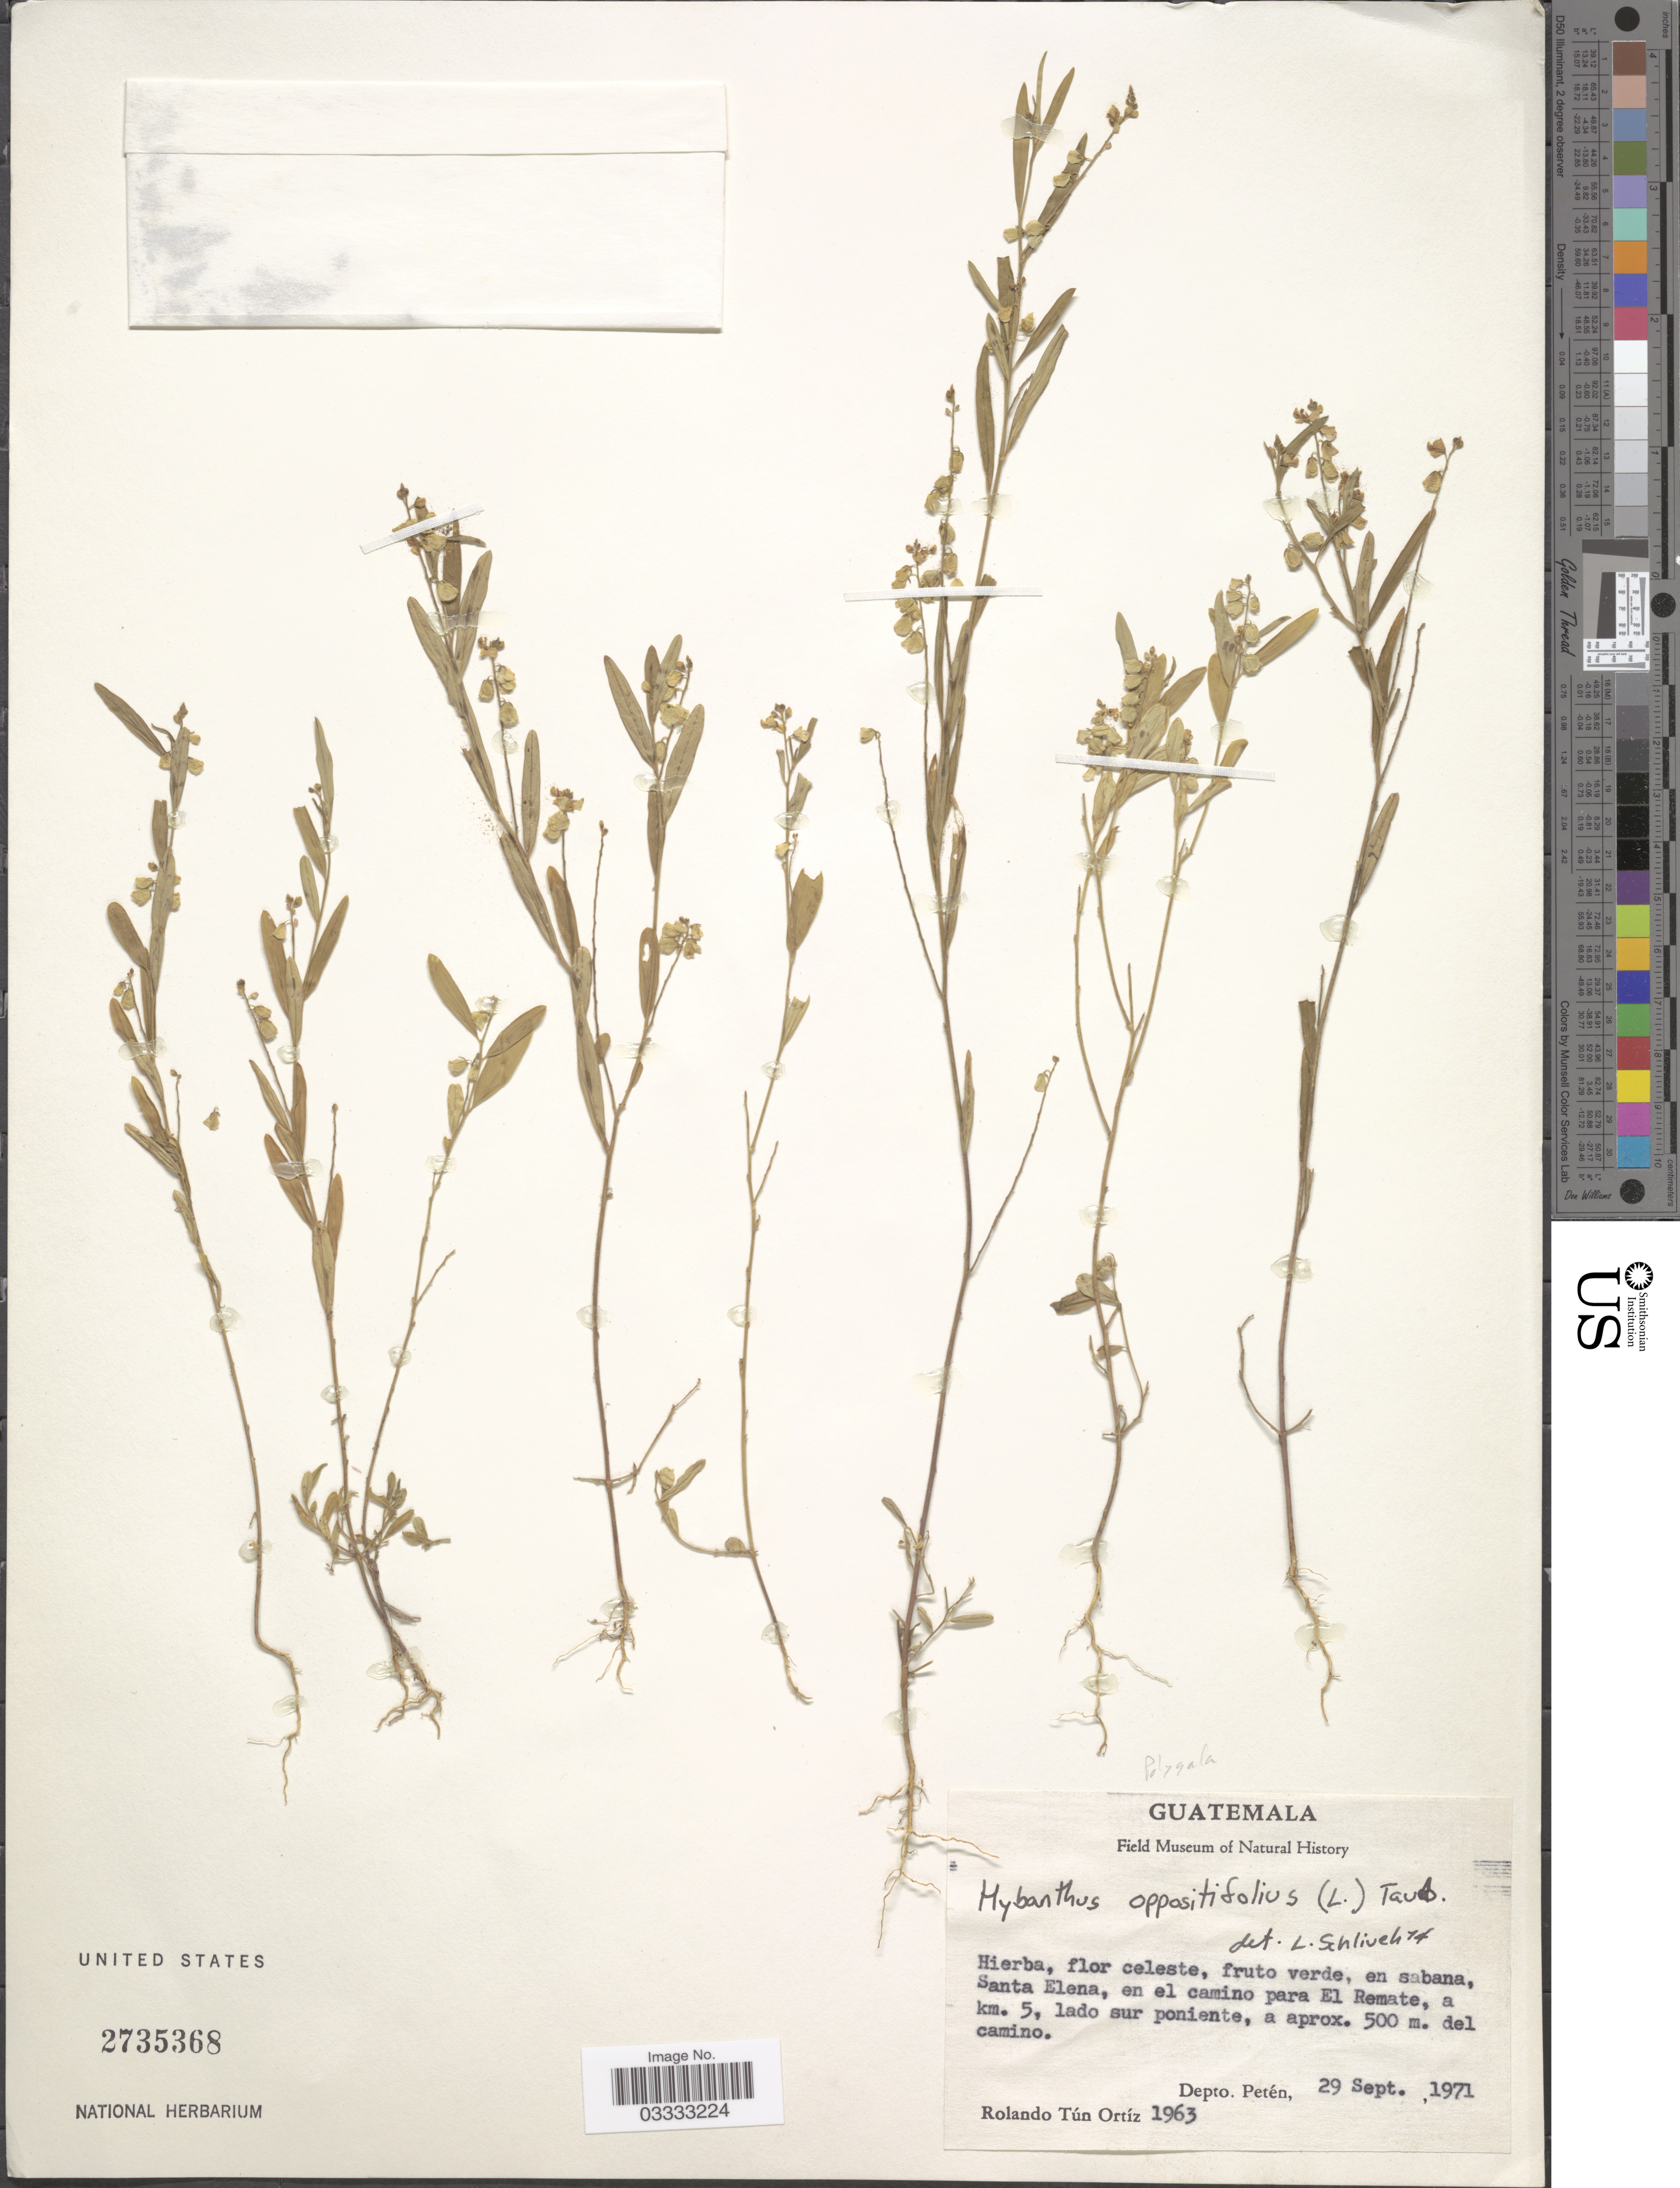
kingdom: Plantae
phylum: Tracheophyta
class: Magnoliopsida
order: Fabales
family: Polygalaceae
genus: Polygala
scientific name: Polygala sp.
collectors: R. T. Ortíz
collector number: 1963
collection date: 1971-09-29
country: Guatemala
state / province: El Petén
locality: En sabana, Santa Elena, en el camino para El Remate, a km. 5, lado sur poniente. Depto. Peten.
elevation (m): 500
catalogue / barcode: US 2735368